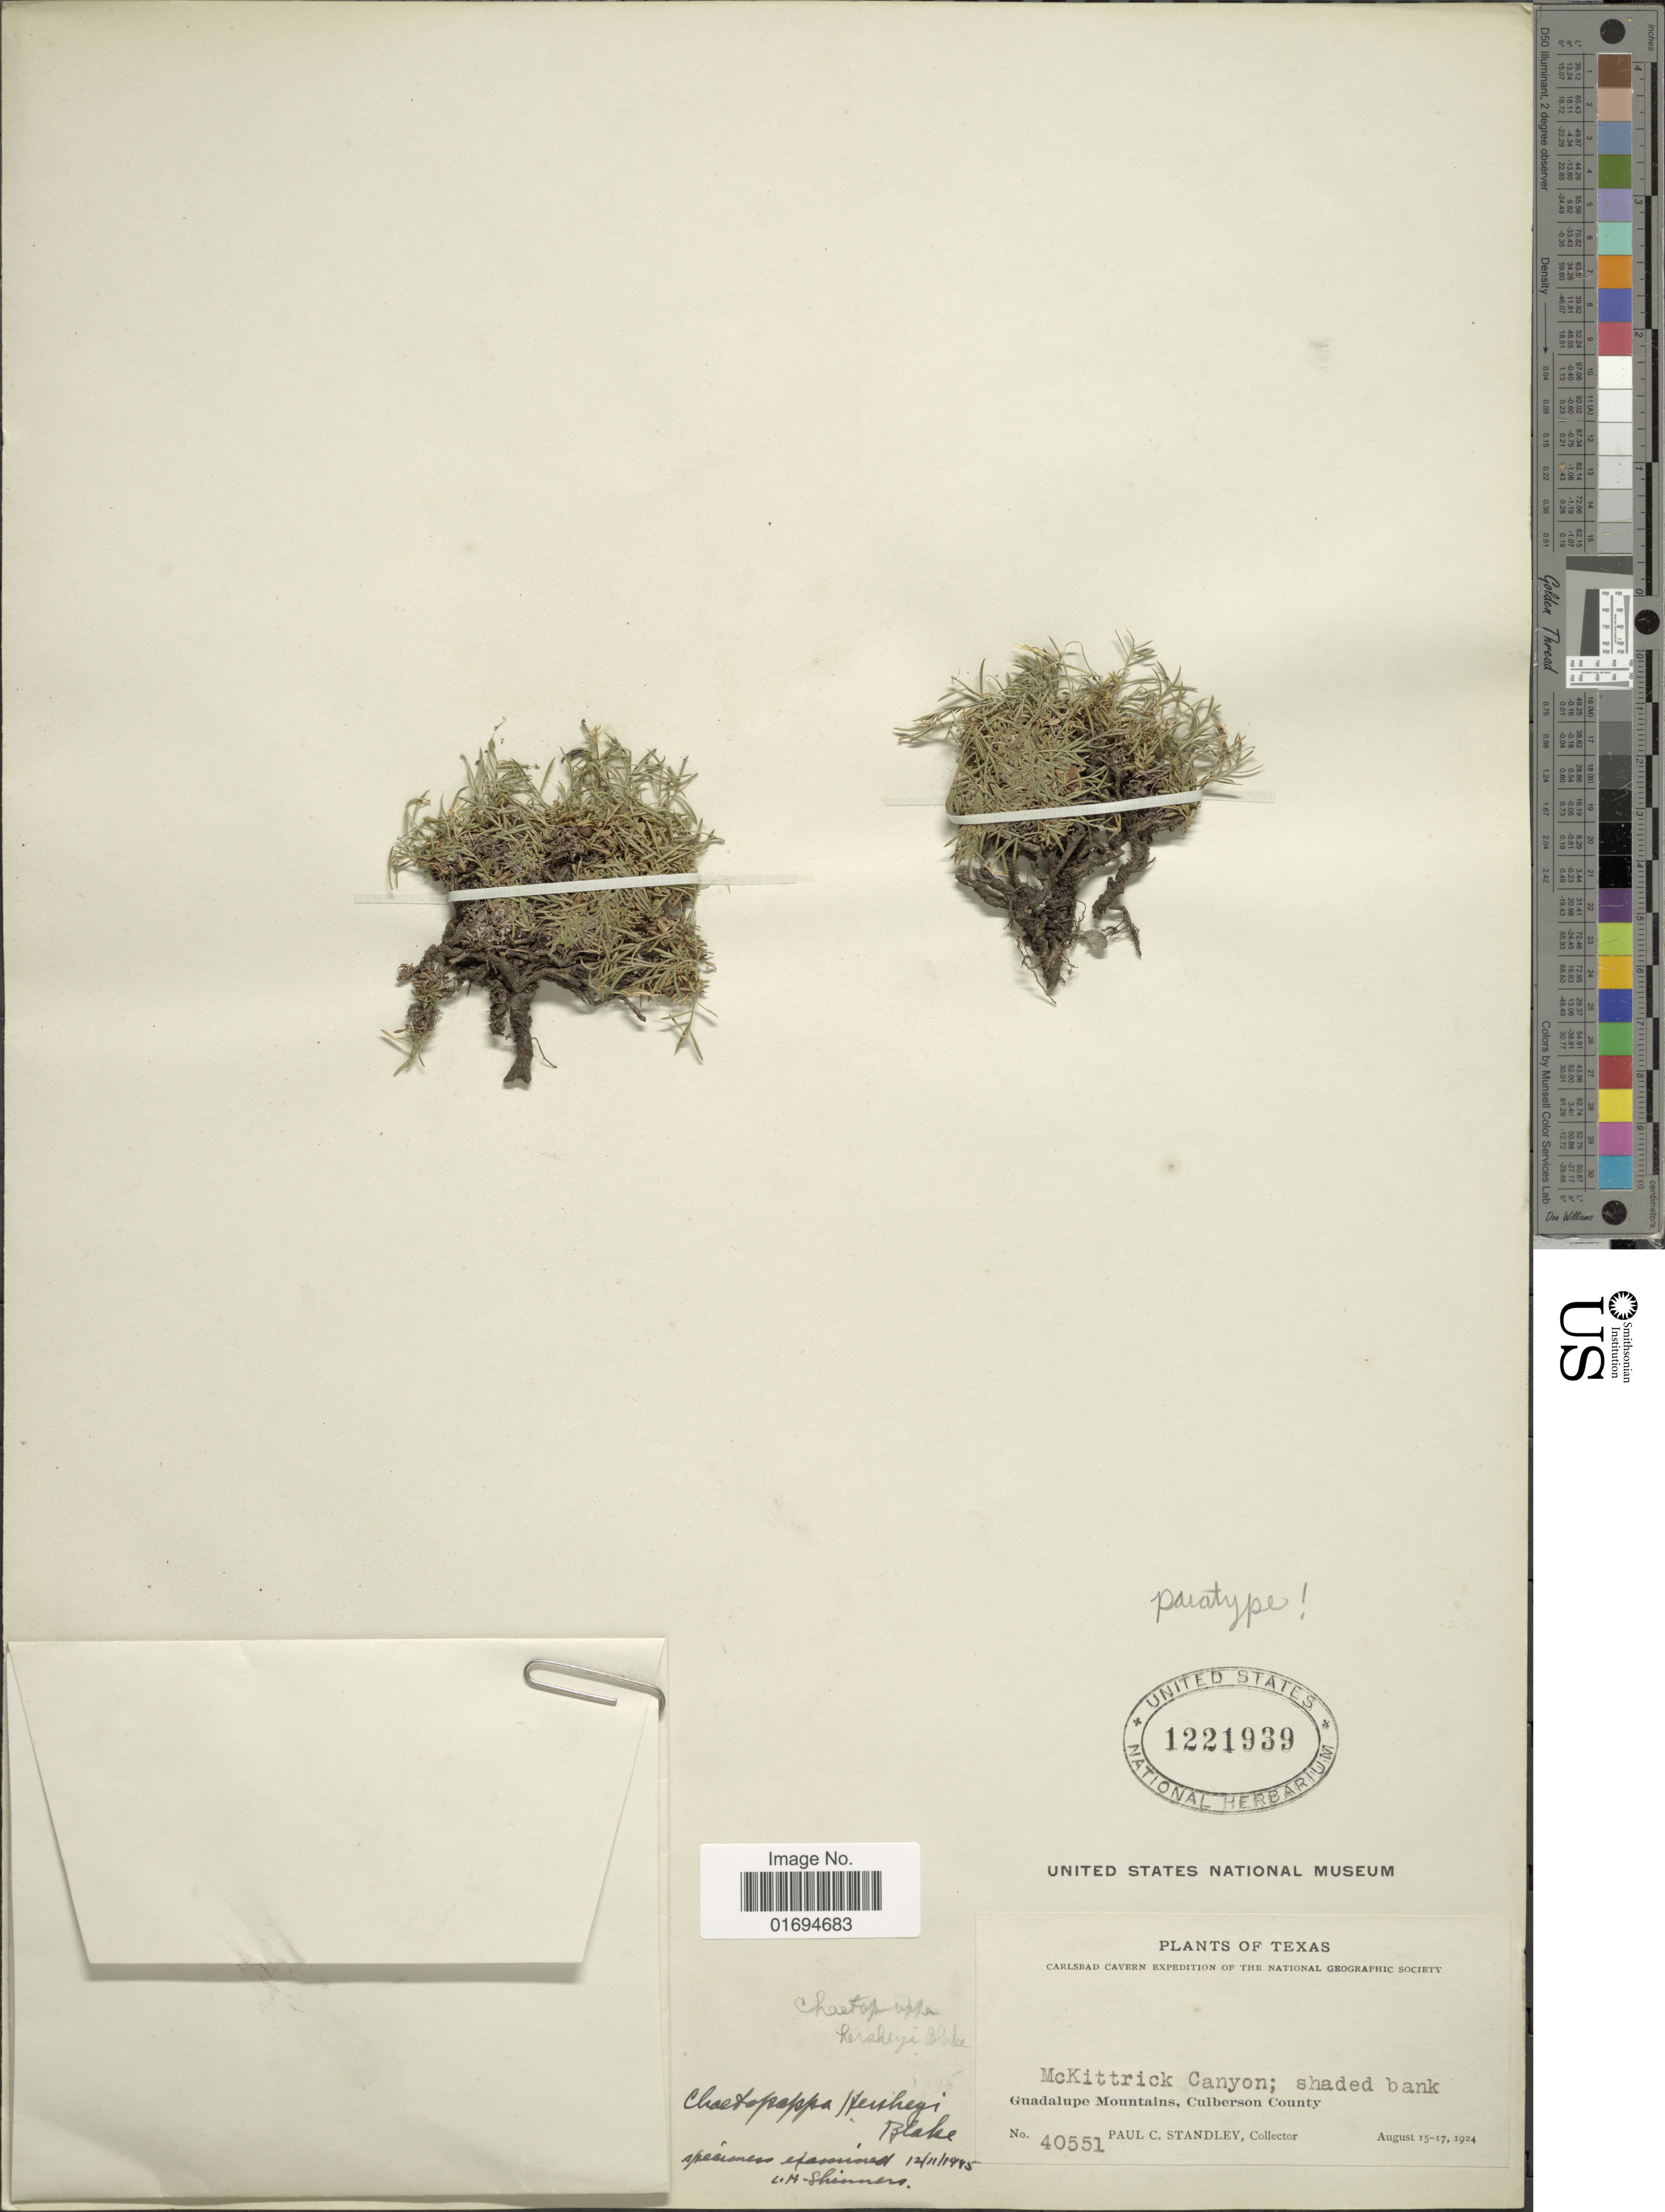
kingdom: Plantae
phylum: Tracheophyta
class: Magnoliopsida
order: Asterales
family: Asteraceae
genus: Chaetopappa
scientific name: Chaetopappa hersheyi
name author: S.F. Blake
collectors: P. C. Standley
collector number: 40551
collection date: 1924-08-15/1924-08-17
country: United States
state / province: Texas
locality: Guadalupe Mountains, Culberson County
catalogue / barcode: US 1221939